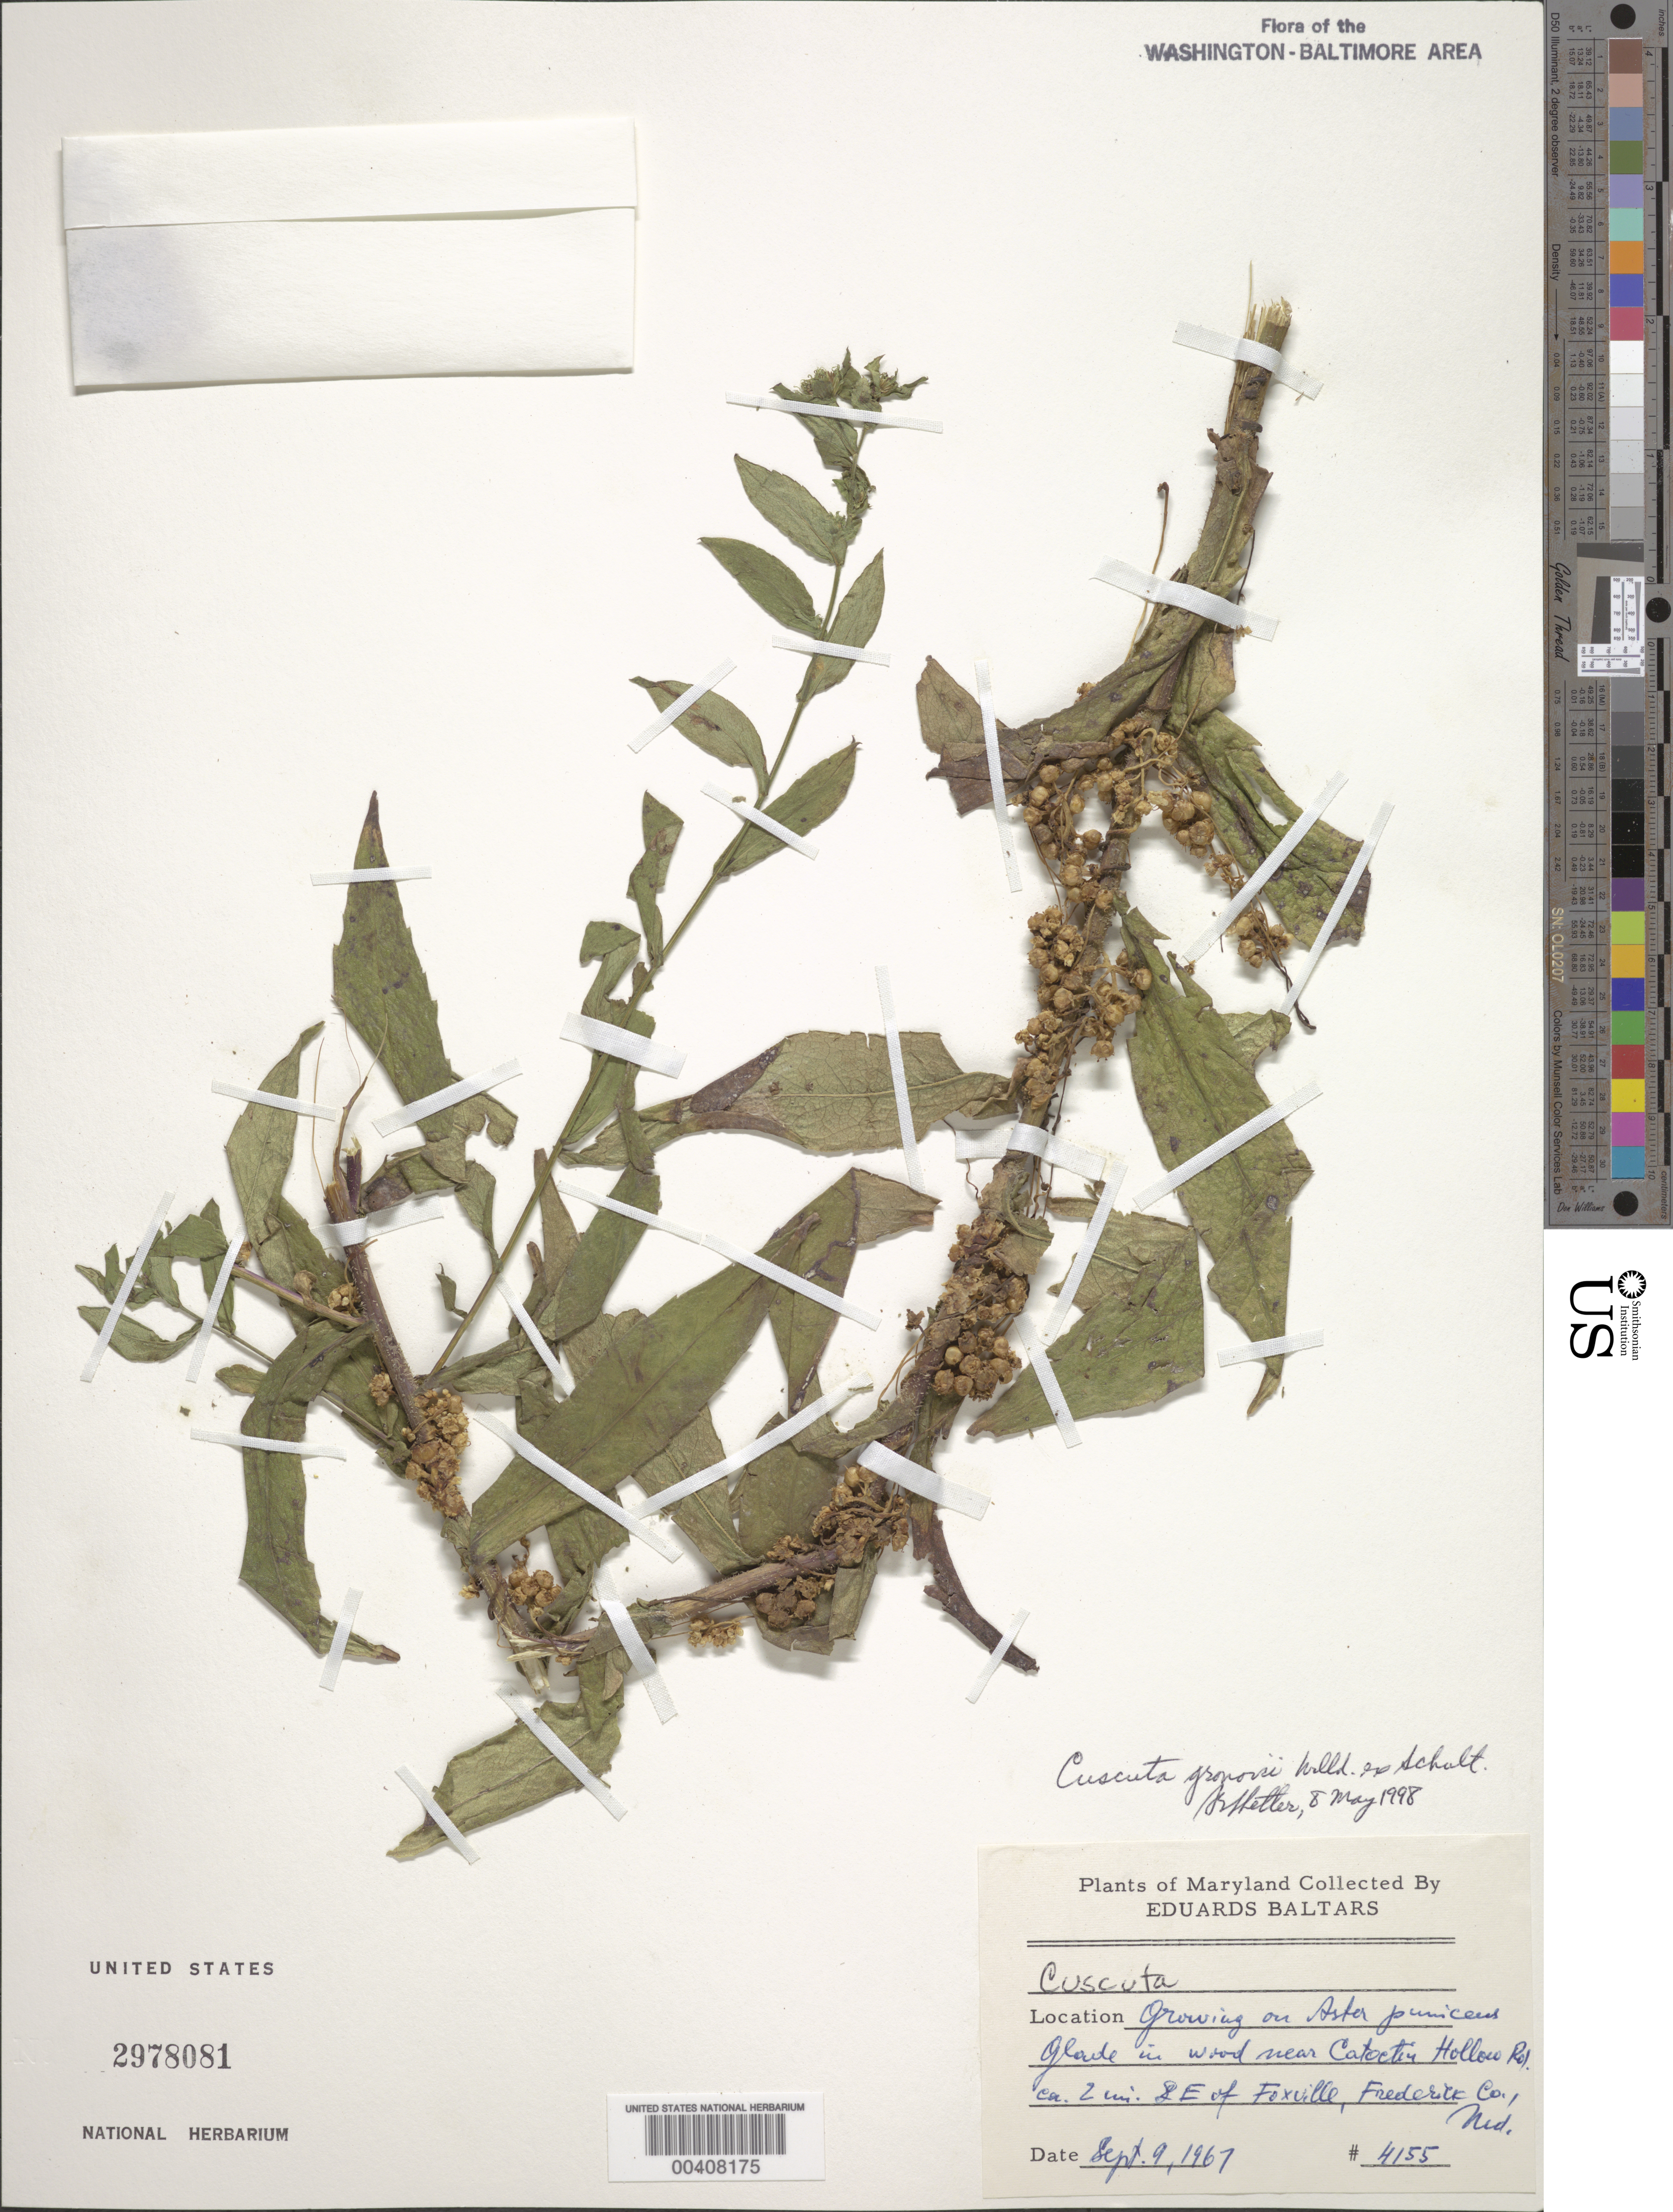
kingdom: Plantae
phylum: Tracheophyta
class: Magnoliopsida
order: Solanales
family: Convolvulaceae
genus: Cuscuta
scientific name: Cuscuta gronovii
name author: Willd. ex Schult.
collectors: E. Baltars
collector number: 4155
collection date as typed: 09 Sep 1967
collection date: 1967-09-09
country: United States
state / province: Maryland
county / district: Frederick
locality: Near Catoctin Hollow Rd., 2 mi. SE of Foxville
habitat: Glade in wood, growing on Aster puniceus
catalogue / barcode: US 2978081